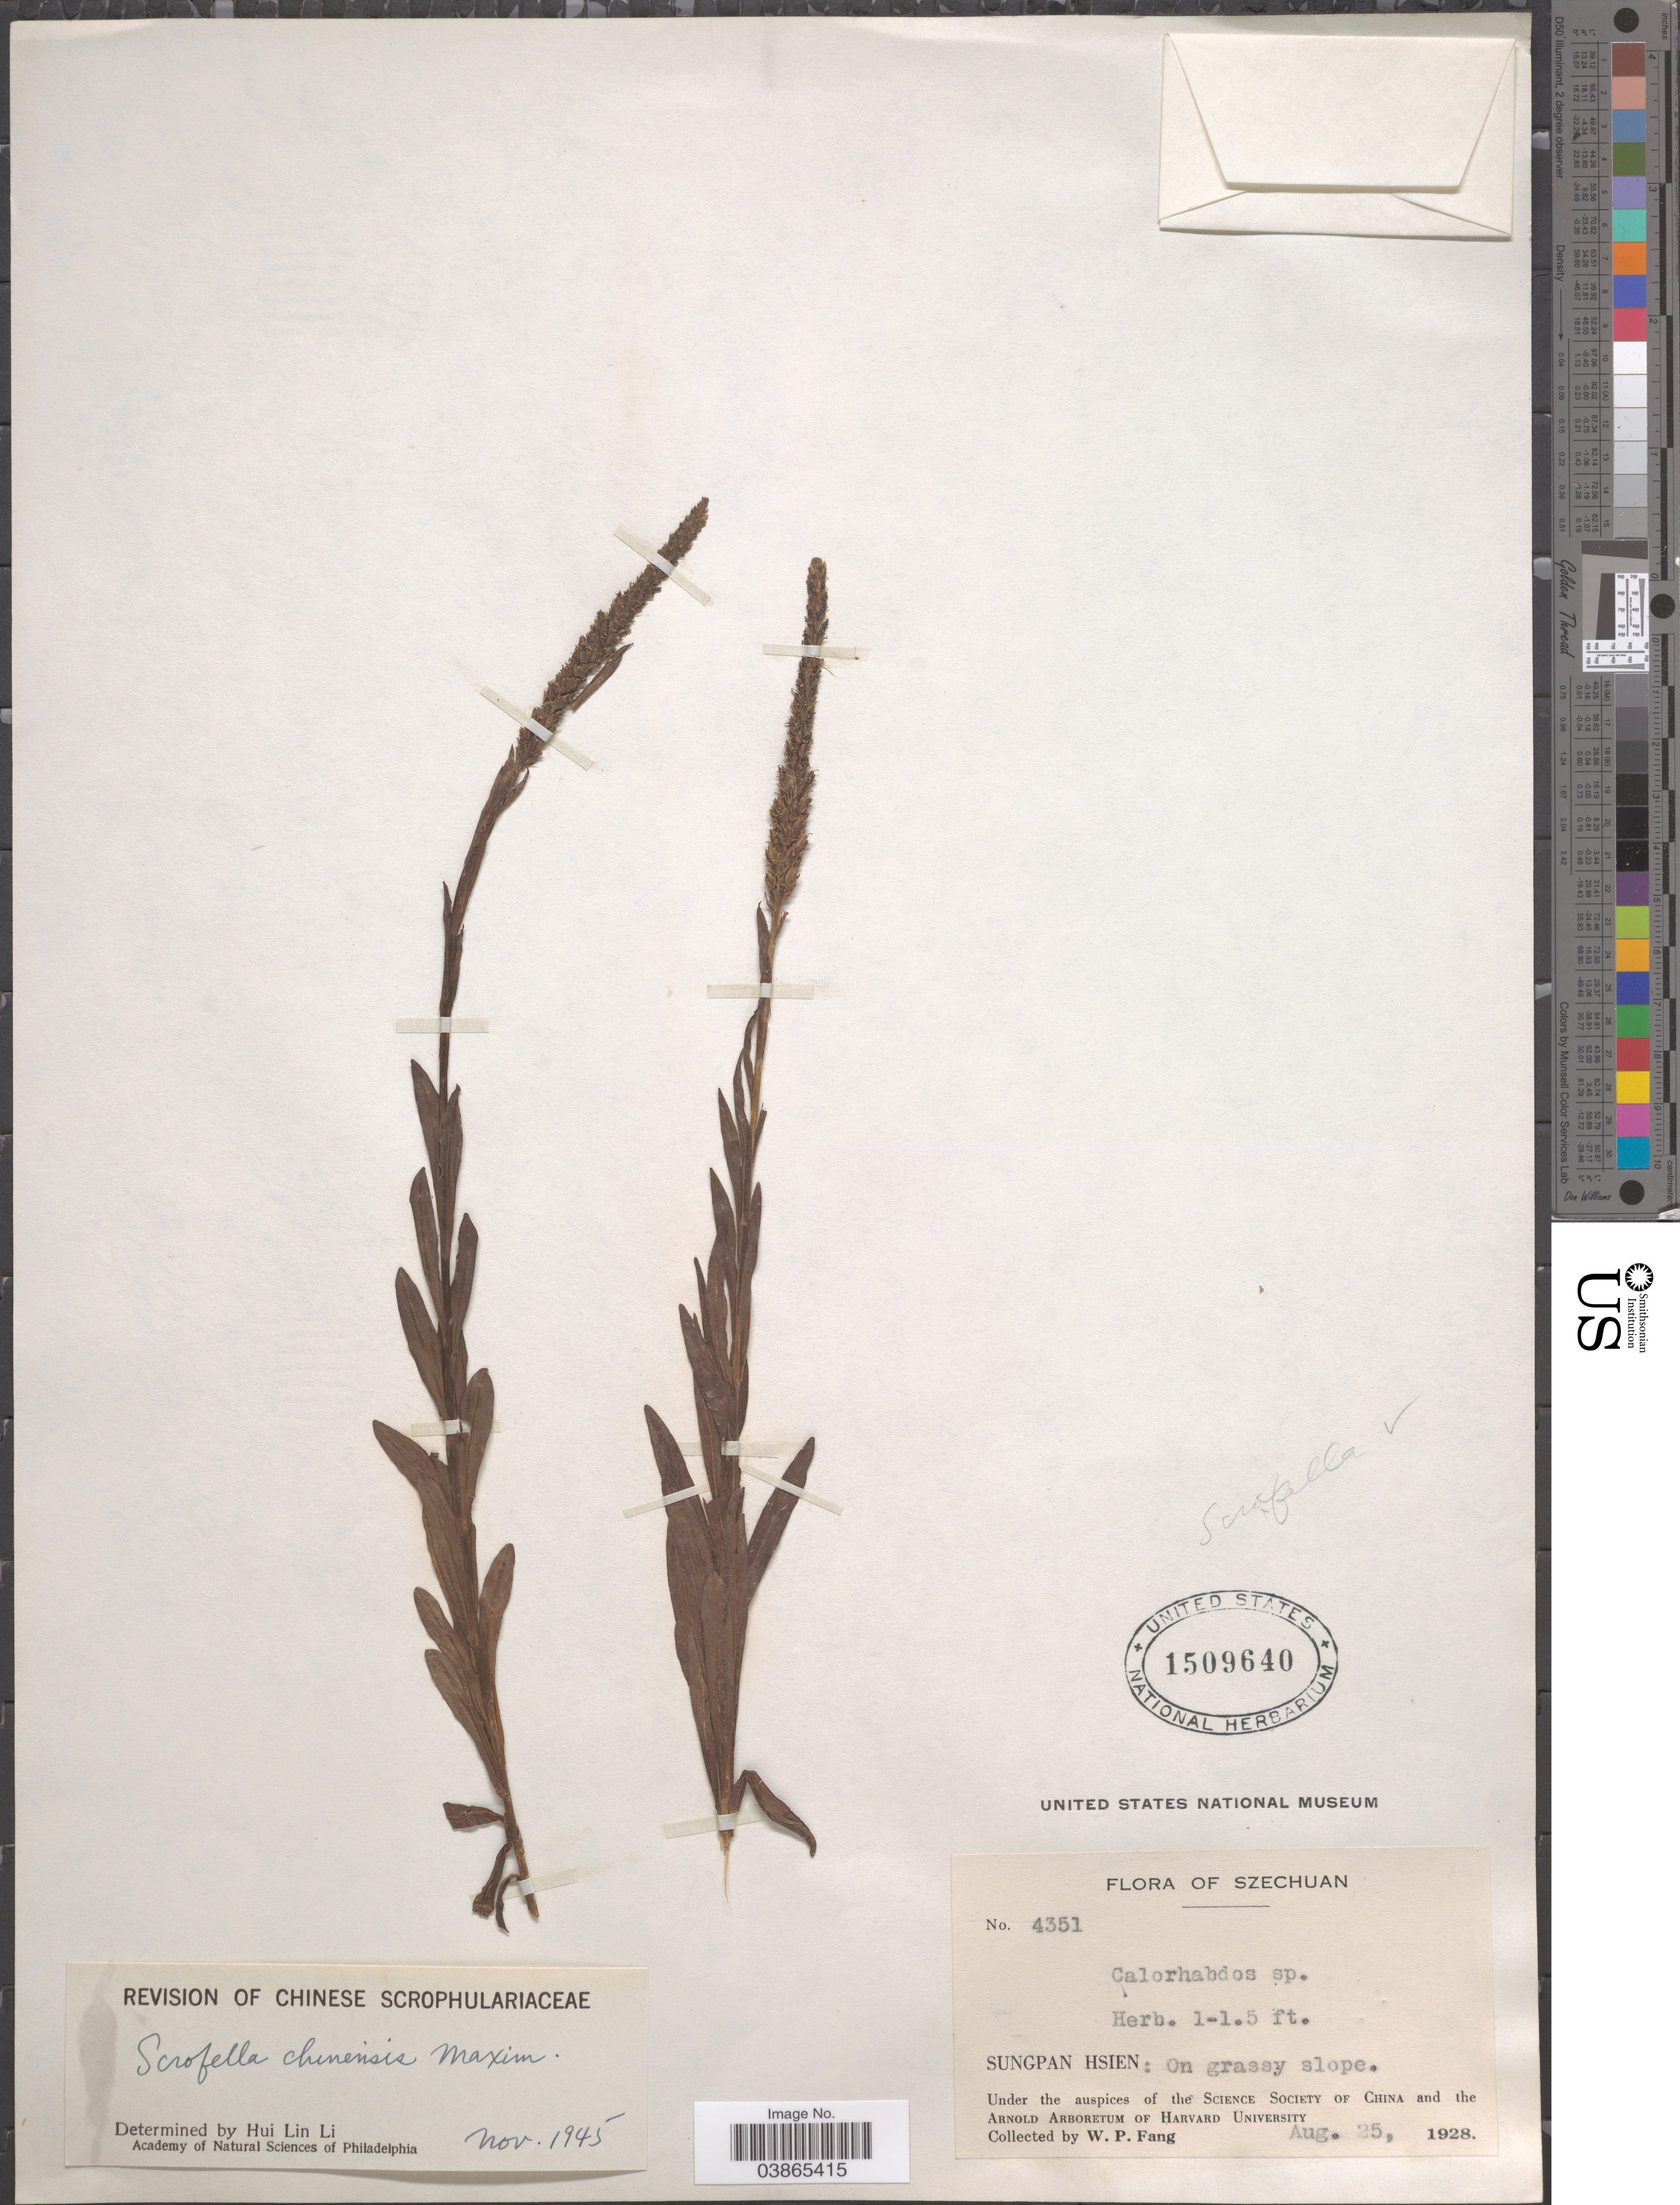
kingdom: Plantae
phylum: Tracheophyta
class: Magnoliopsida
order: Lamiales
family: Plantaginaceae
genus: Scrofella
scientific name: Scrofella chinensis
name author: Maxim.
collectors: W. P. Fang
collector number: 4351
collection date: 1928-08-25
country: China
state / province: Sichuan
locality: Szechuan. Sungpan Hsien: On grassy slope.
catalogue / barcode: US 1509640